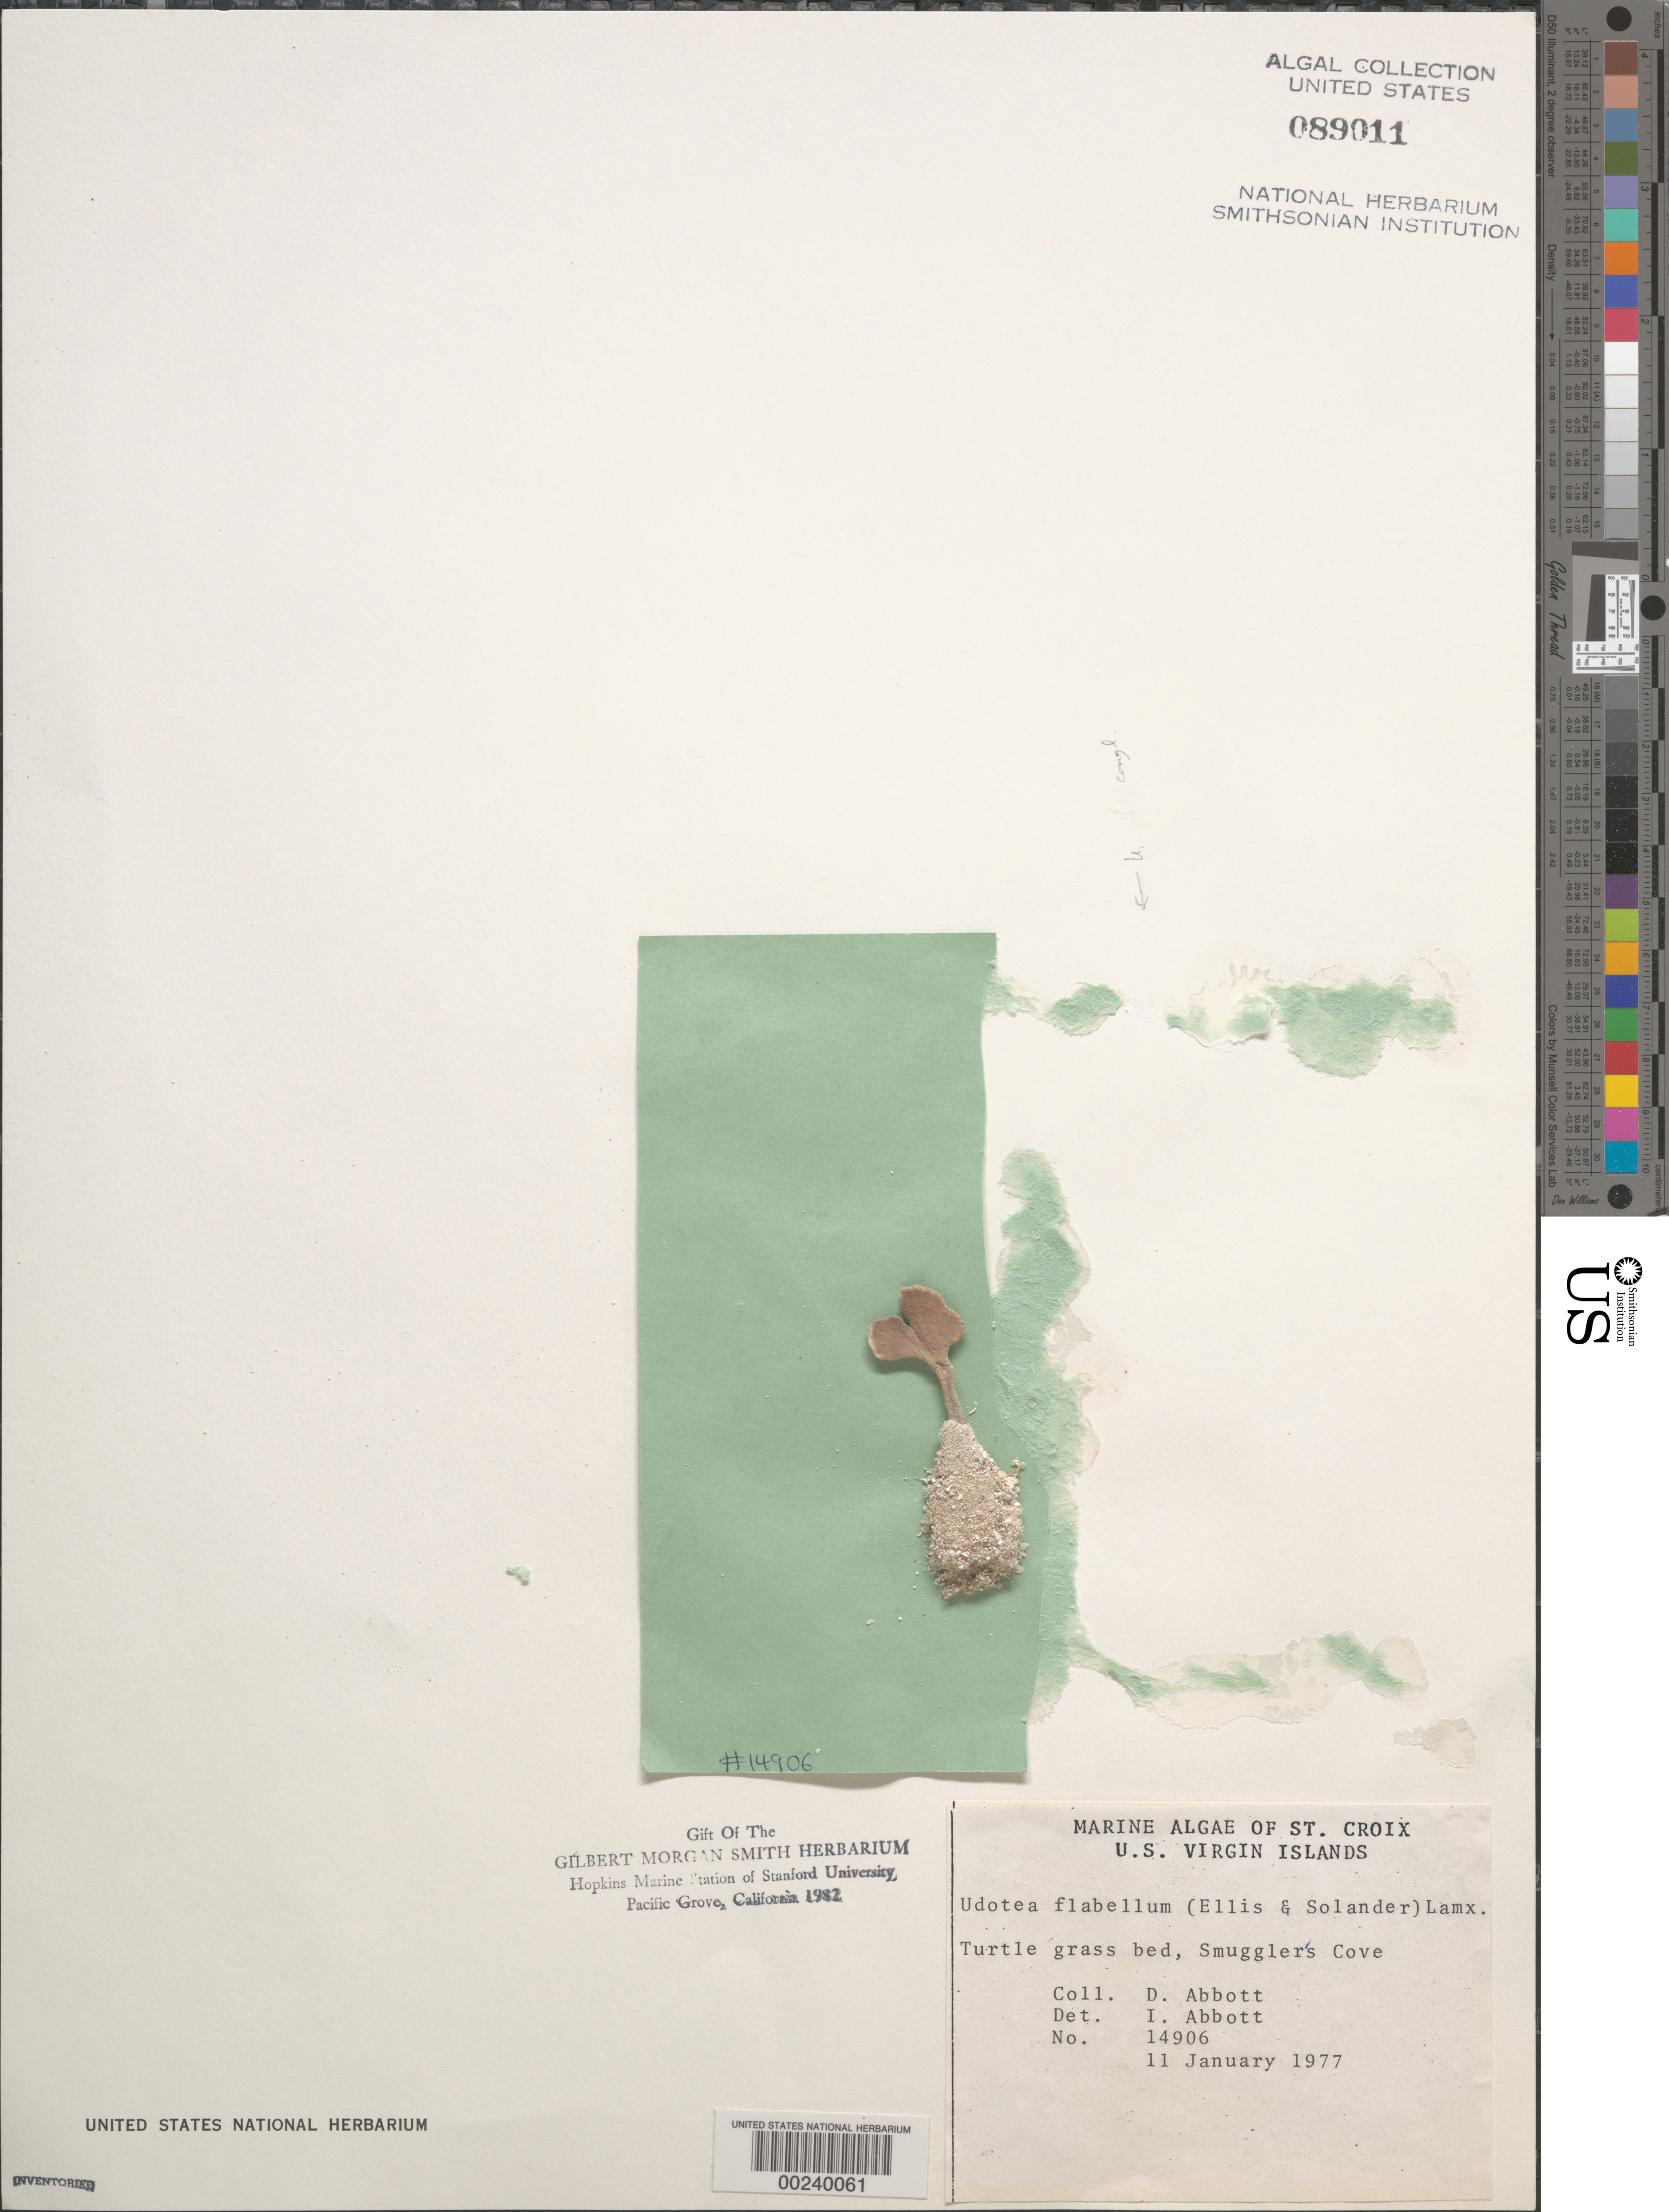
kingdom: Plantae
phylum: Chlorophyta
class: Ulvophyceae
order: Bryopsidales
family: Udoteaceae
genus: Udotea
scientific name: Udotea flabellum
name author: (J. Ellis & Sol.) M. Howe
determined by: Abbott, Isabella A.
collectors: D. P. Abbott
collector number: IAA 14906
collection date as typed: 11 Jan 1977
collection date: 1977-01-11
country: U.S. Virgin Islands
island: St. Croix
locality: Smuggler's Cove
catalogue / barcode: US 89011